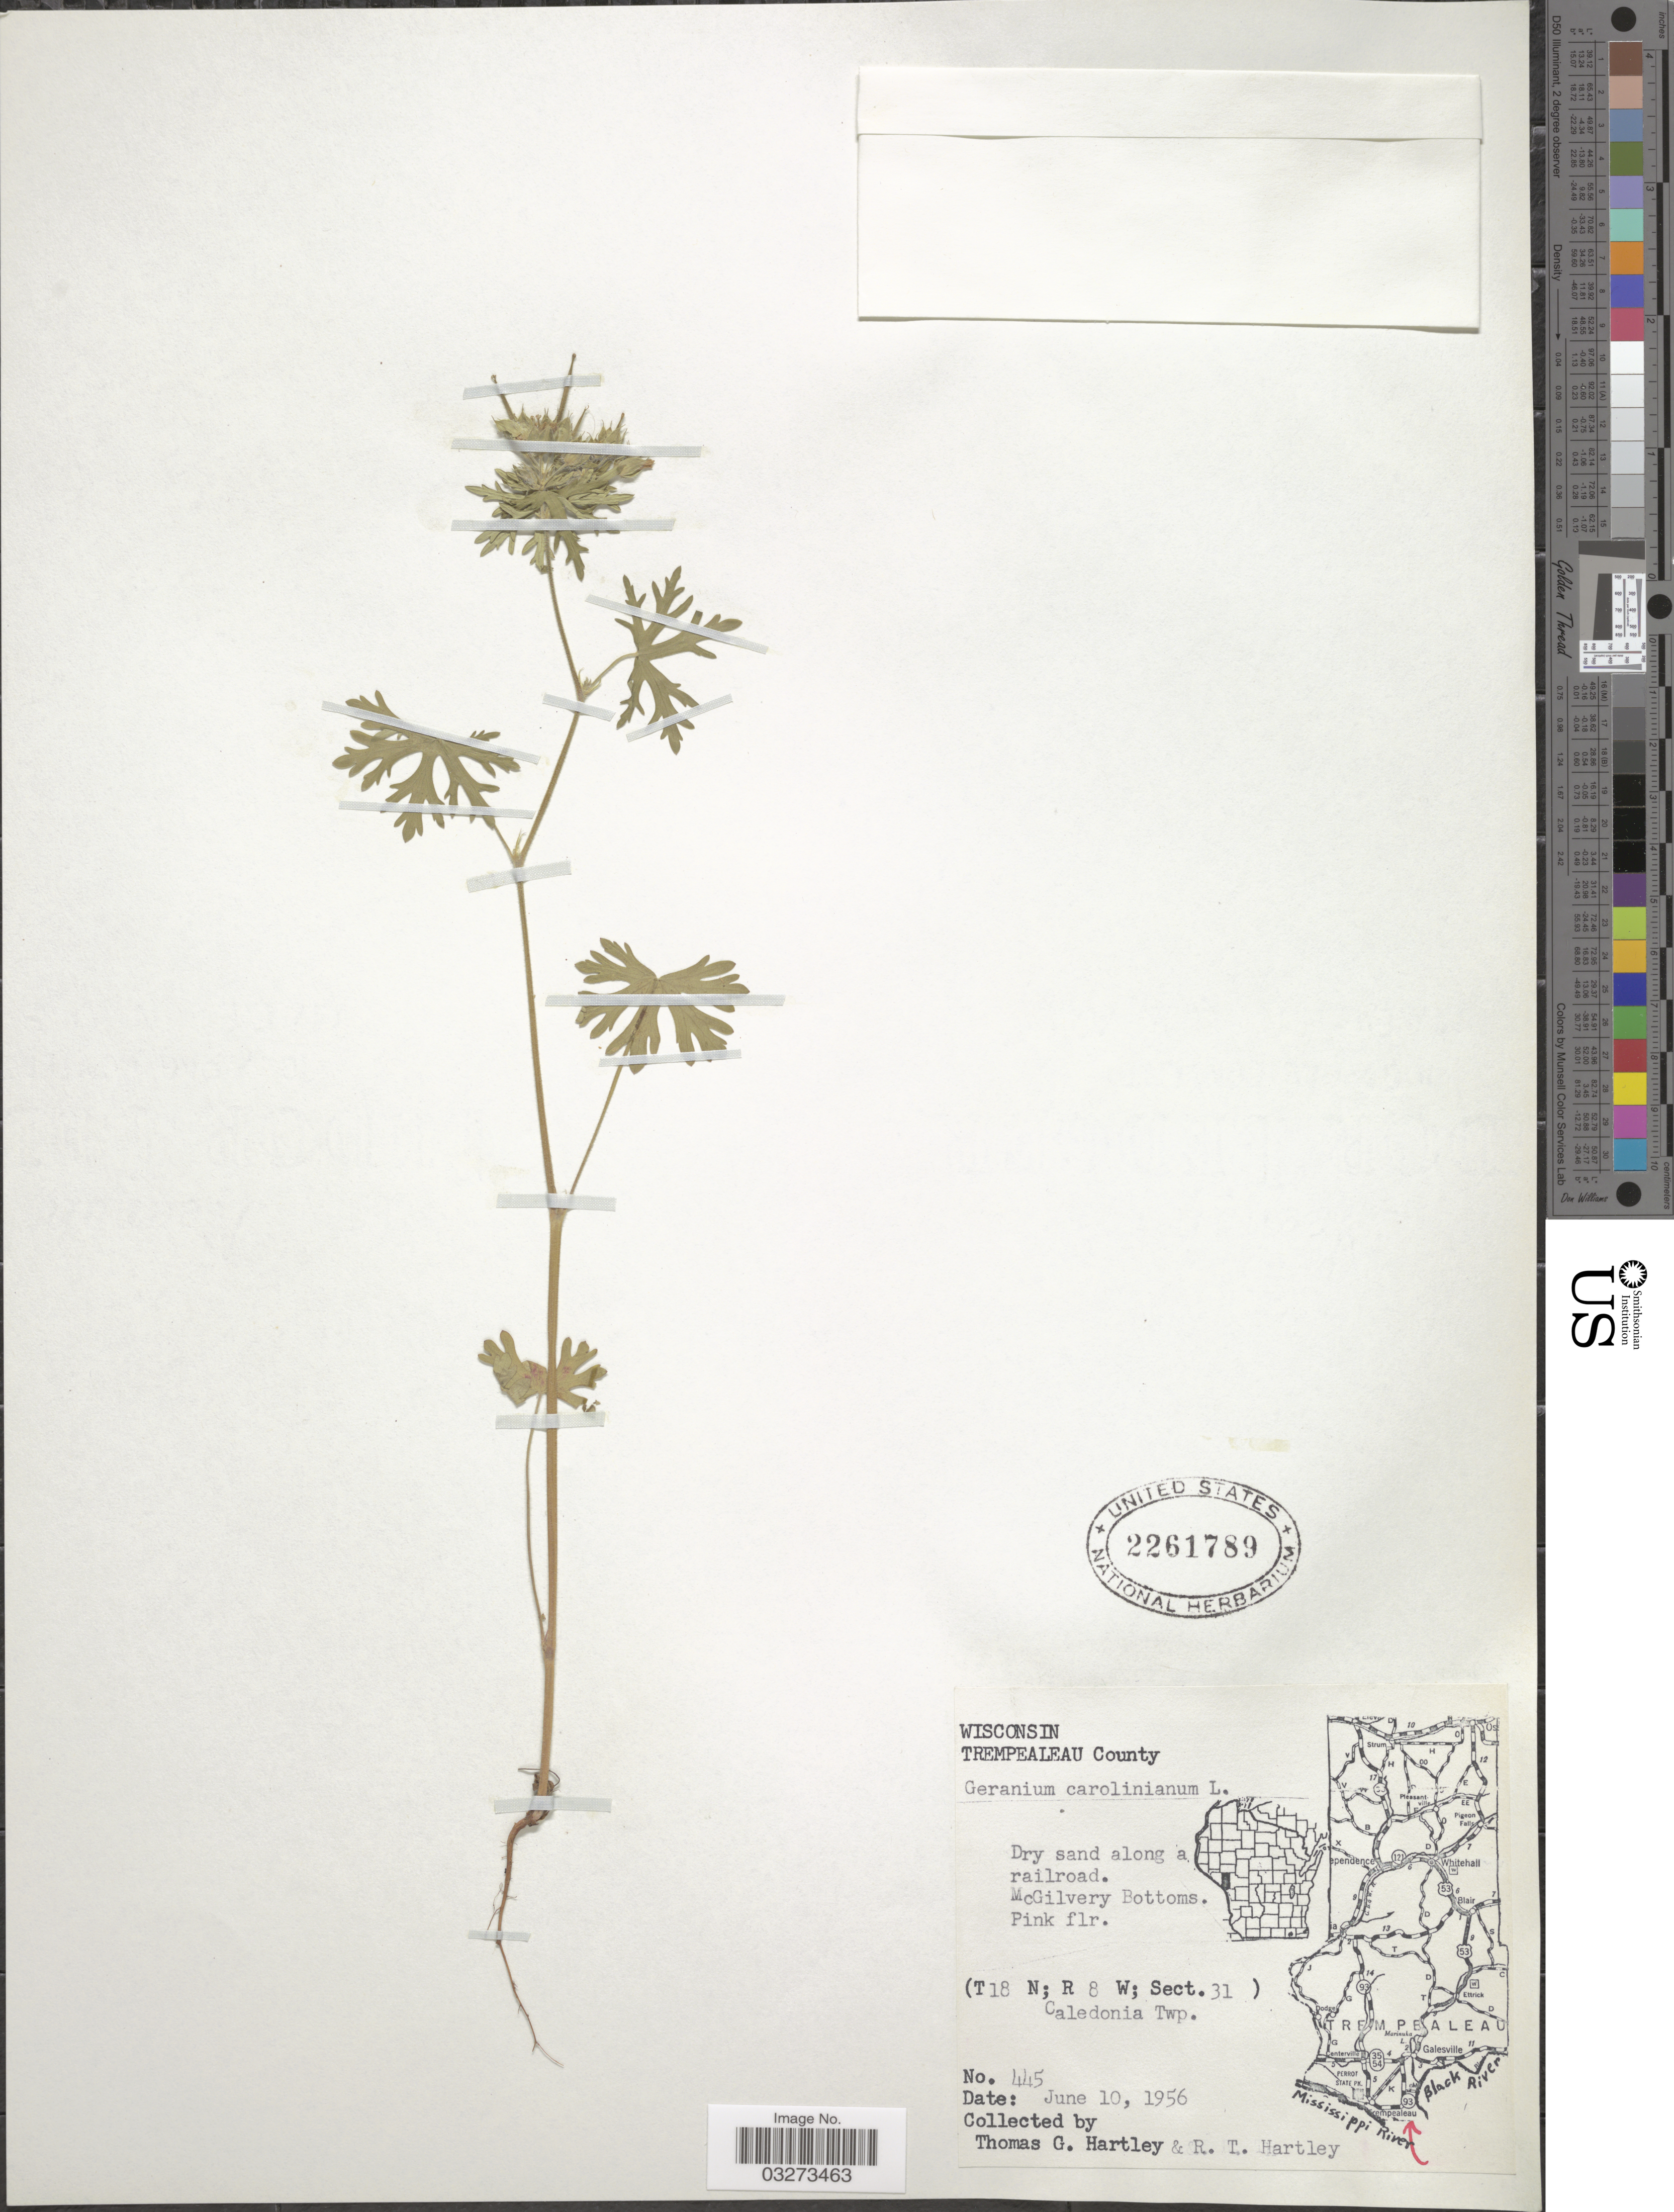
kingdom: Plantae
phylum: Tracheophyta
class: Magnoliopsida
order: Geraniales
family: Geraniaceae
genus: Geranium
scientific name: Geranium carolinianum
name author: L.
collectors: T. G. Hartley & R. T. Hartley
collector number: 445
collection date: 1956-06-10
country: United States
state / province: Wisconsin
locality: Trempealeau County, McGilvery Bottoms, (T18N; R8W; Sect.31) Caledonia Twp.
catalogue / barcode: US 2261789